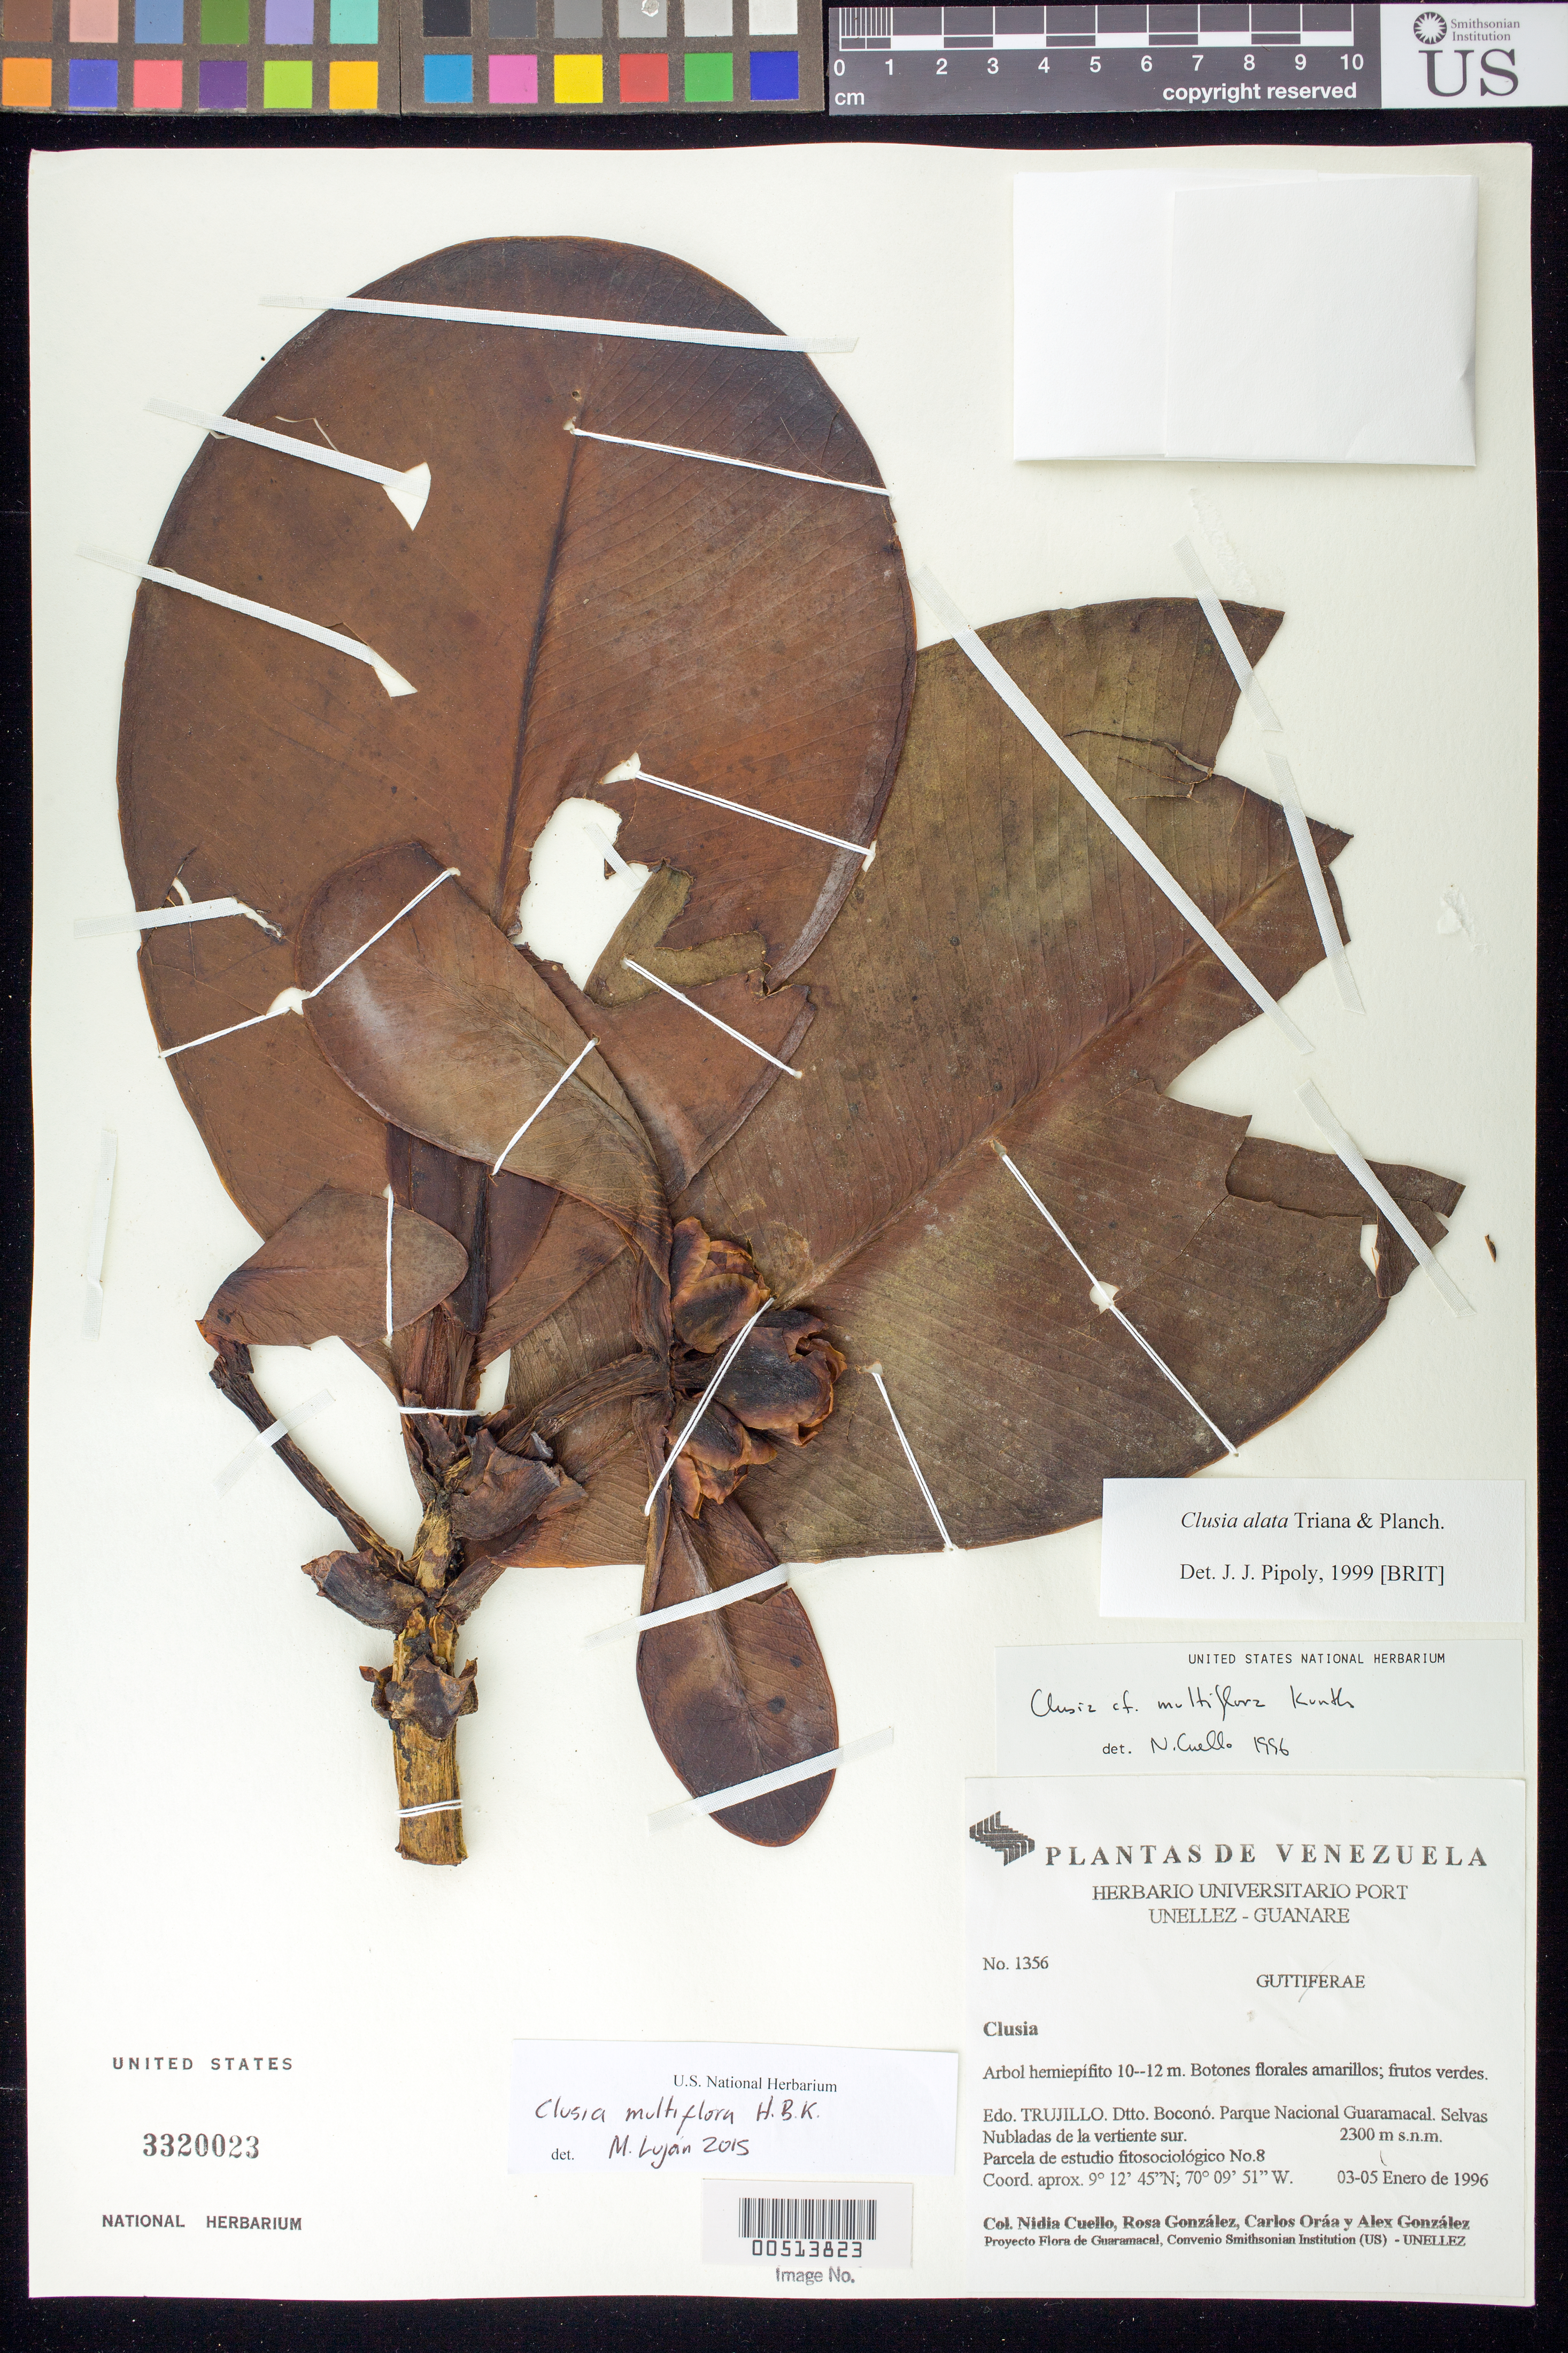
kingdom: Plantae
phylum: Tracheophyta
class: Magnoliopsida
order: Malpighiales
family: Clusiaceae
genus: Clusia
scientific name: Clusia multiflora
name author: Kunth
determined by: Lujan, M.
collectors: N. L. Cuello, R. González, C. Oráa & A. Gonzáles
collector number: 1356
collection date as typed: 03 Jan 1996 to 05 Jan 1996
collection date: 1996-01-03/1996-01-05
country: Venezuela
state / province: Trujillo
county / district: Boconó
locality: Parque Nacional Guaramacal, vertiente S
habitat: Selvas nubladas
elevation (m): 2300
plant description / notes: A, PORT, US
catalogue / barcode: US 3320023